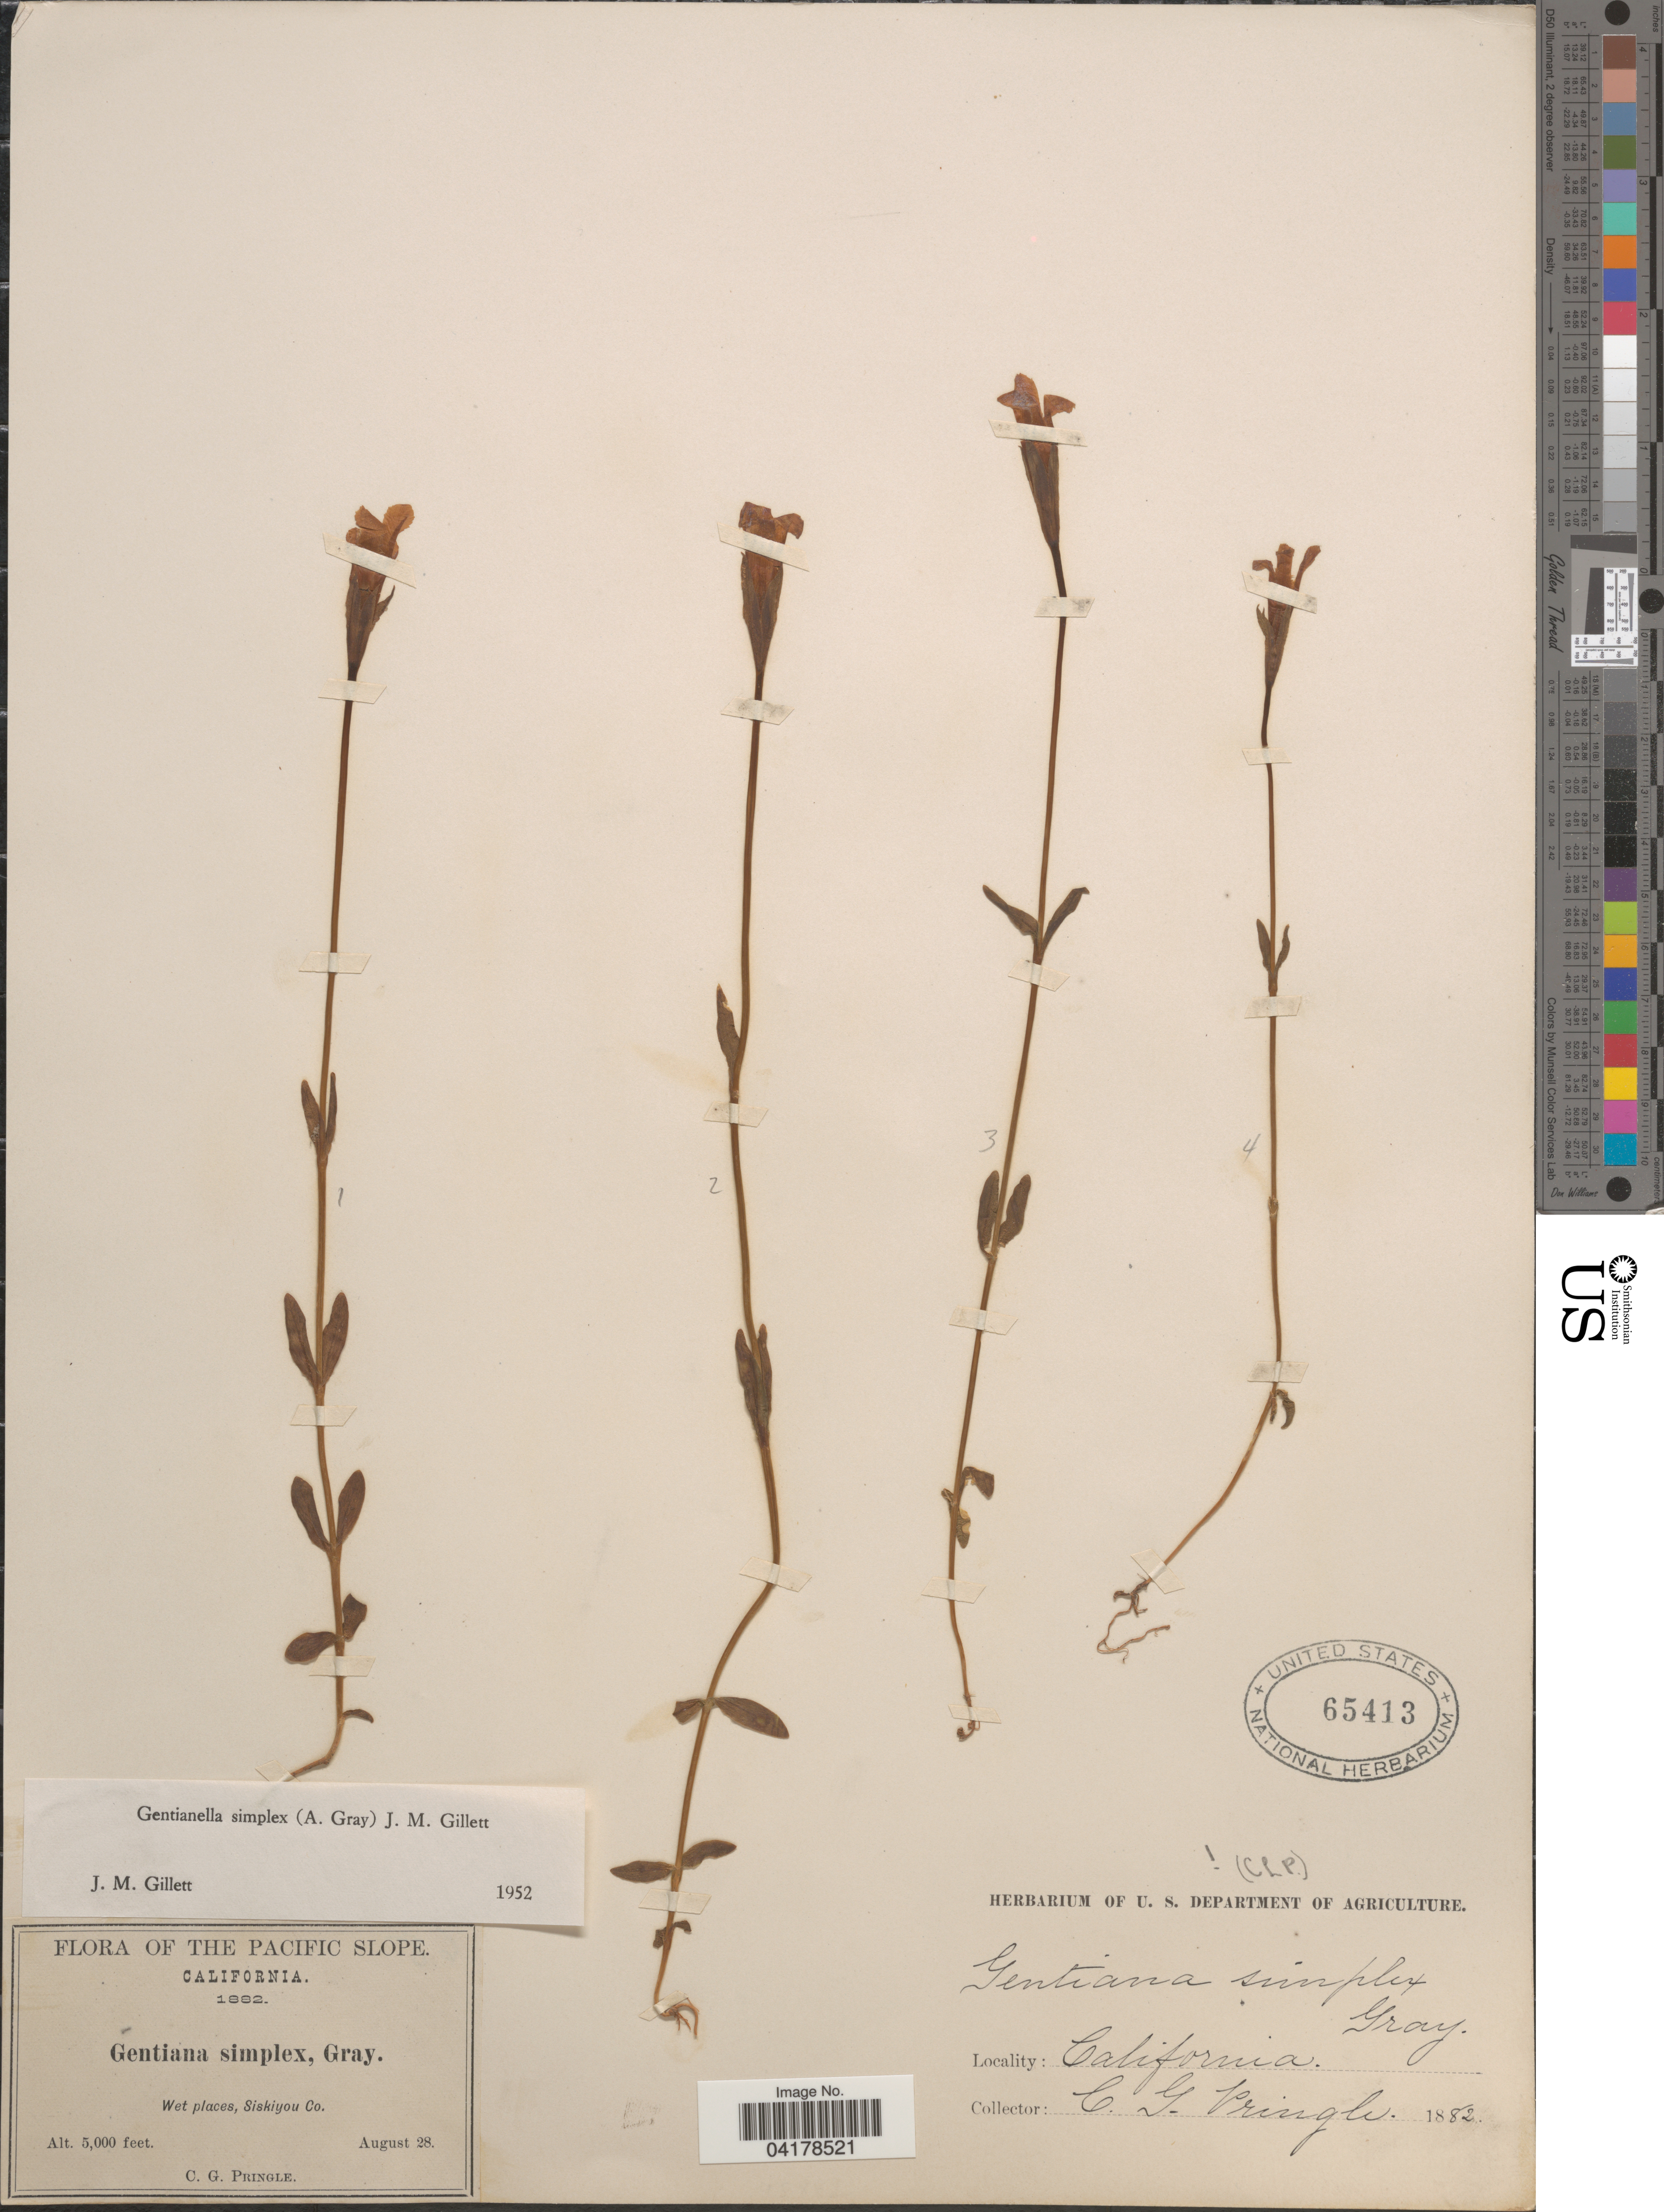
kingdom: Plantae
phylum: Tracheophyta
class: Magnoliopsida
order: Gentianales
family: Gentianaceae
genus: Gentianella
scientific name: Gentianella simplex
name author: (A. Gray) J.M. Gillett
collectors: C. G. Pringle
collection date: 1882-08-28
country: United States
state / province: California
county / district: Siskiyou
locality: The Pacific Slope. Siskiyou Co.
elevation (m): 1524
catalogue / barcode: US 65413